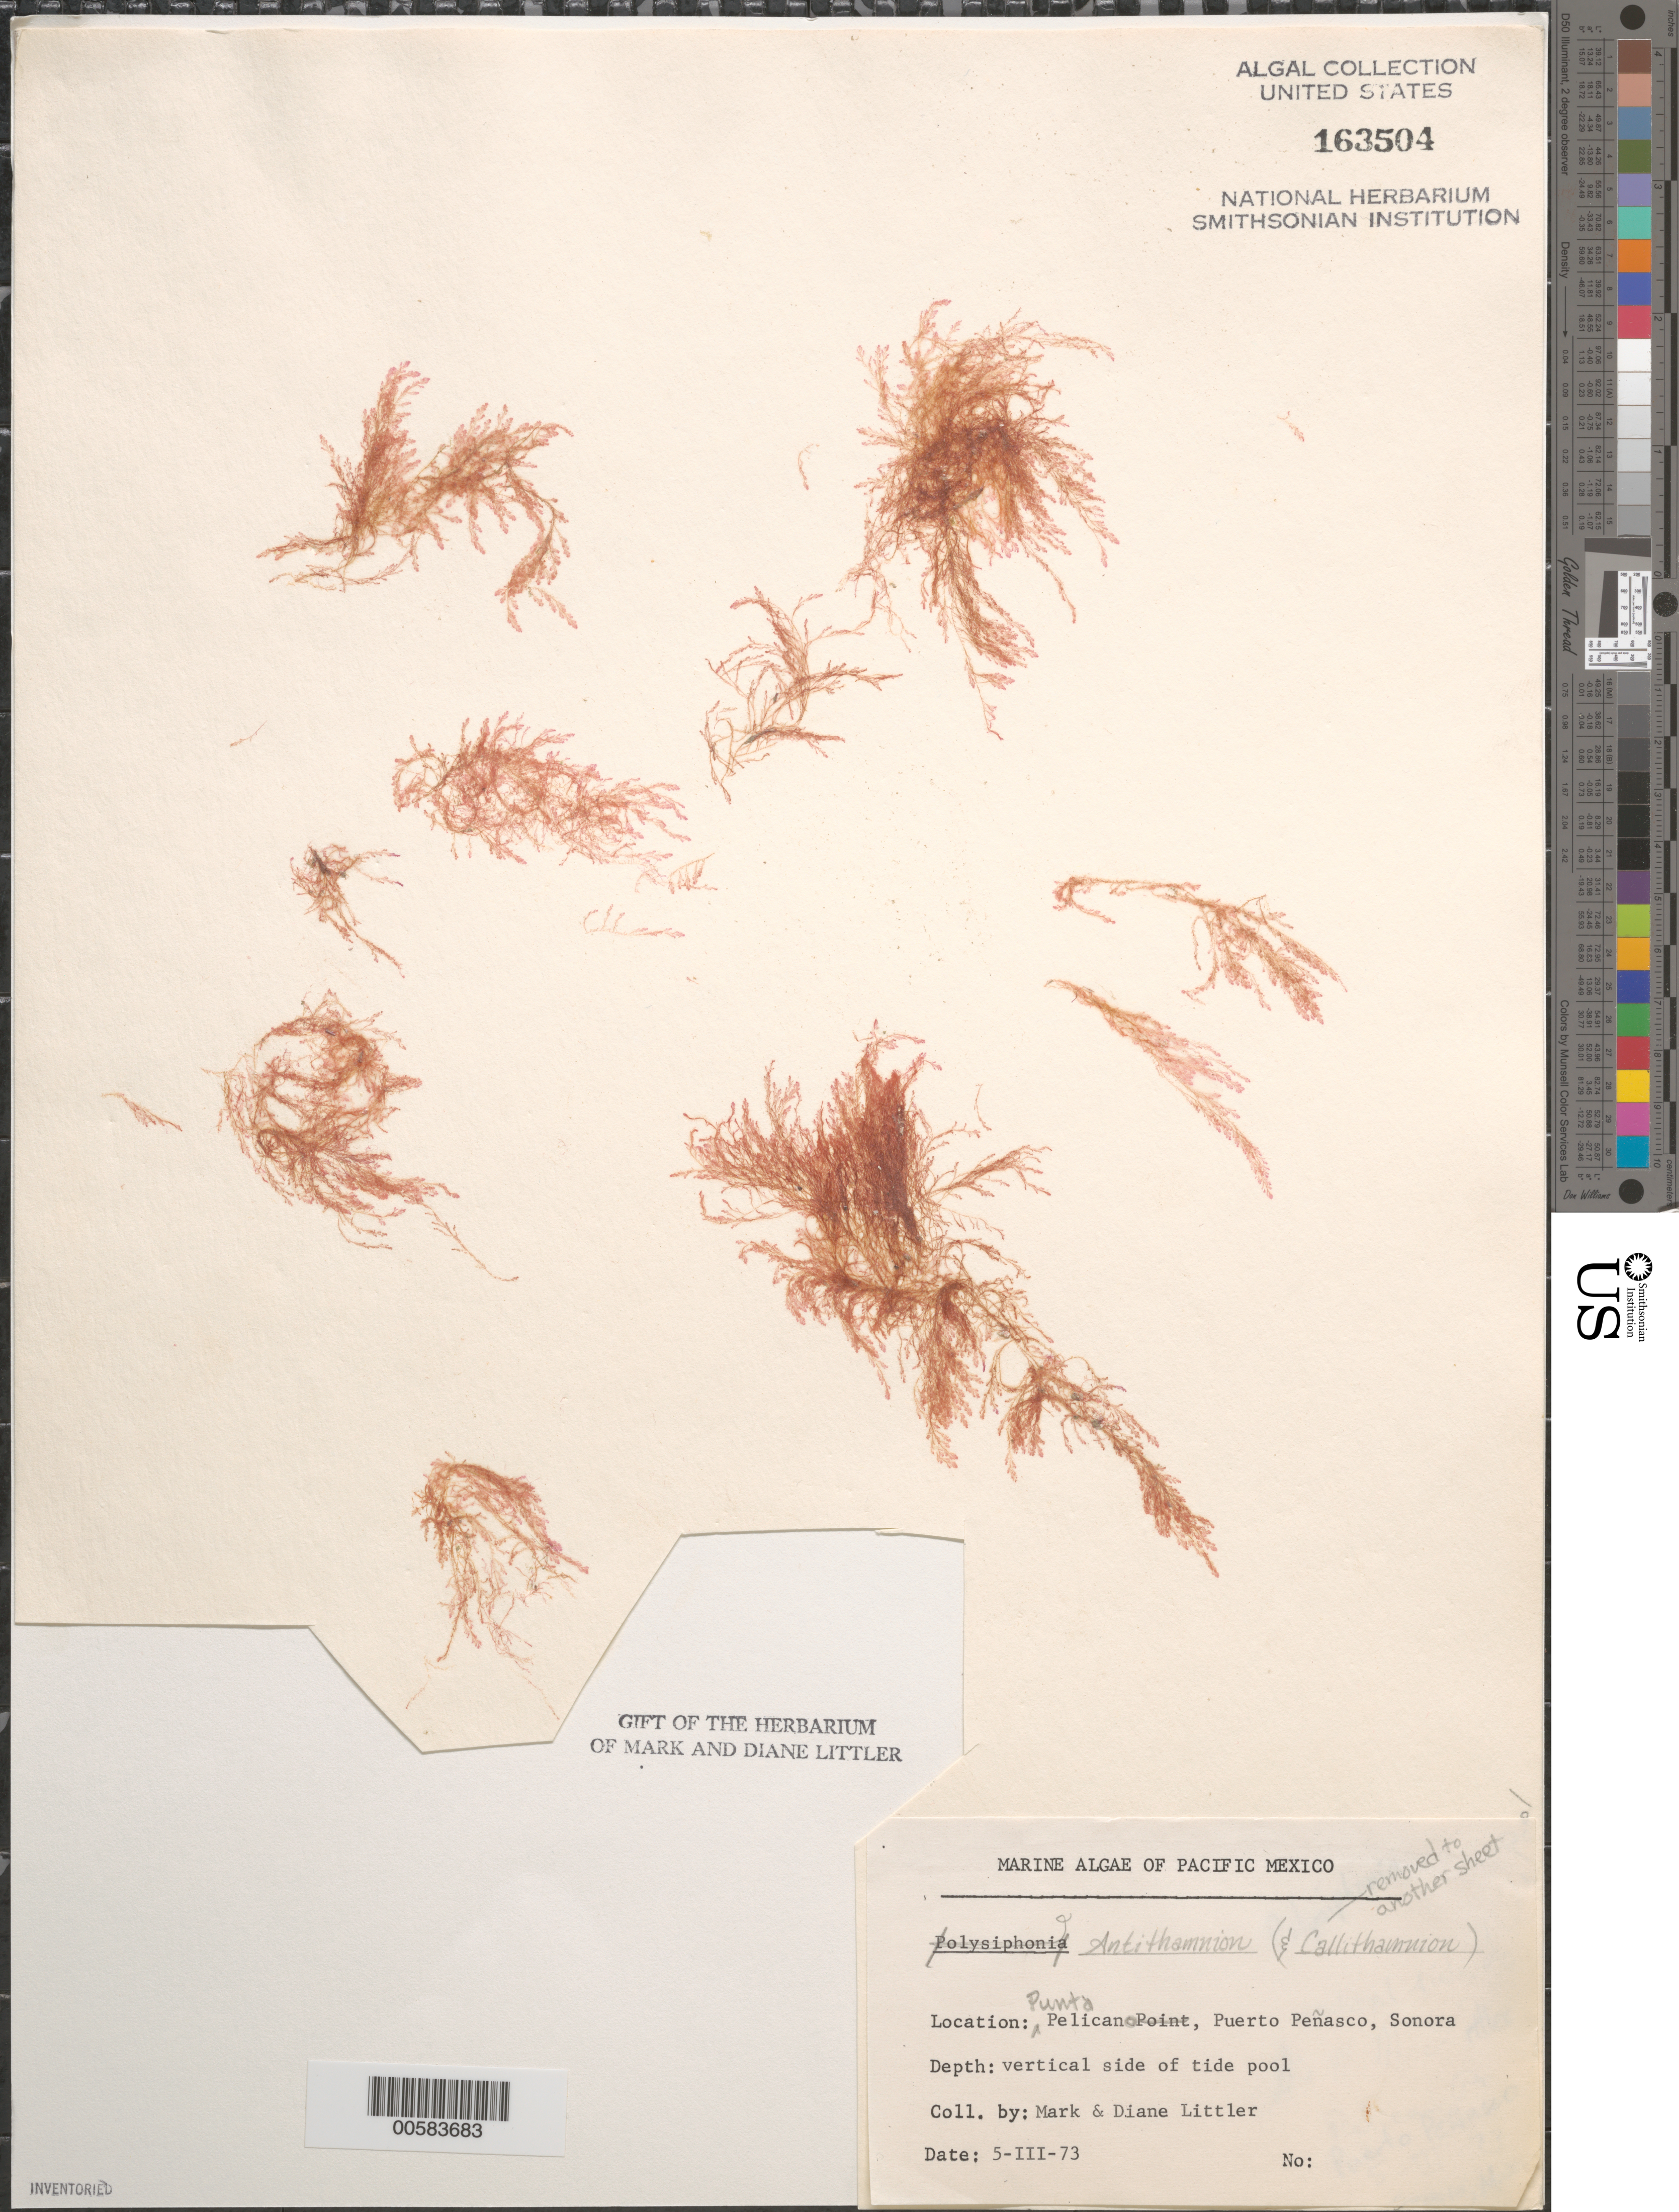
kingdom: Plantae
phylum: Rhodophyta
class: Florideophyceae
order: Ceramiales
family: Ceramiaceae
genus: Antithamnion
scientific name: Antithamnion sp.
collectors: M. M. Littler & D. S. Littler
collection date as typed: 05 Mar 1973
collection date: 1973-03-05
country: Mexico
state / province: Sonora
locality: Punta Pelicano, Puerto Penasco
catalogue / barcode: US 163504